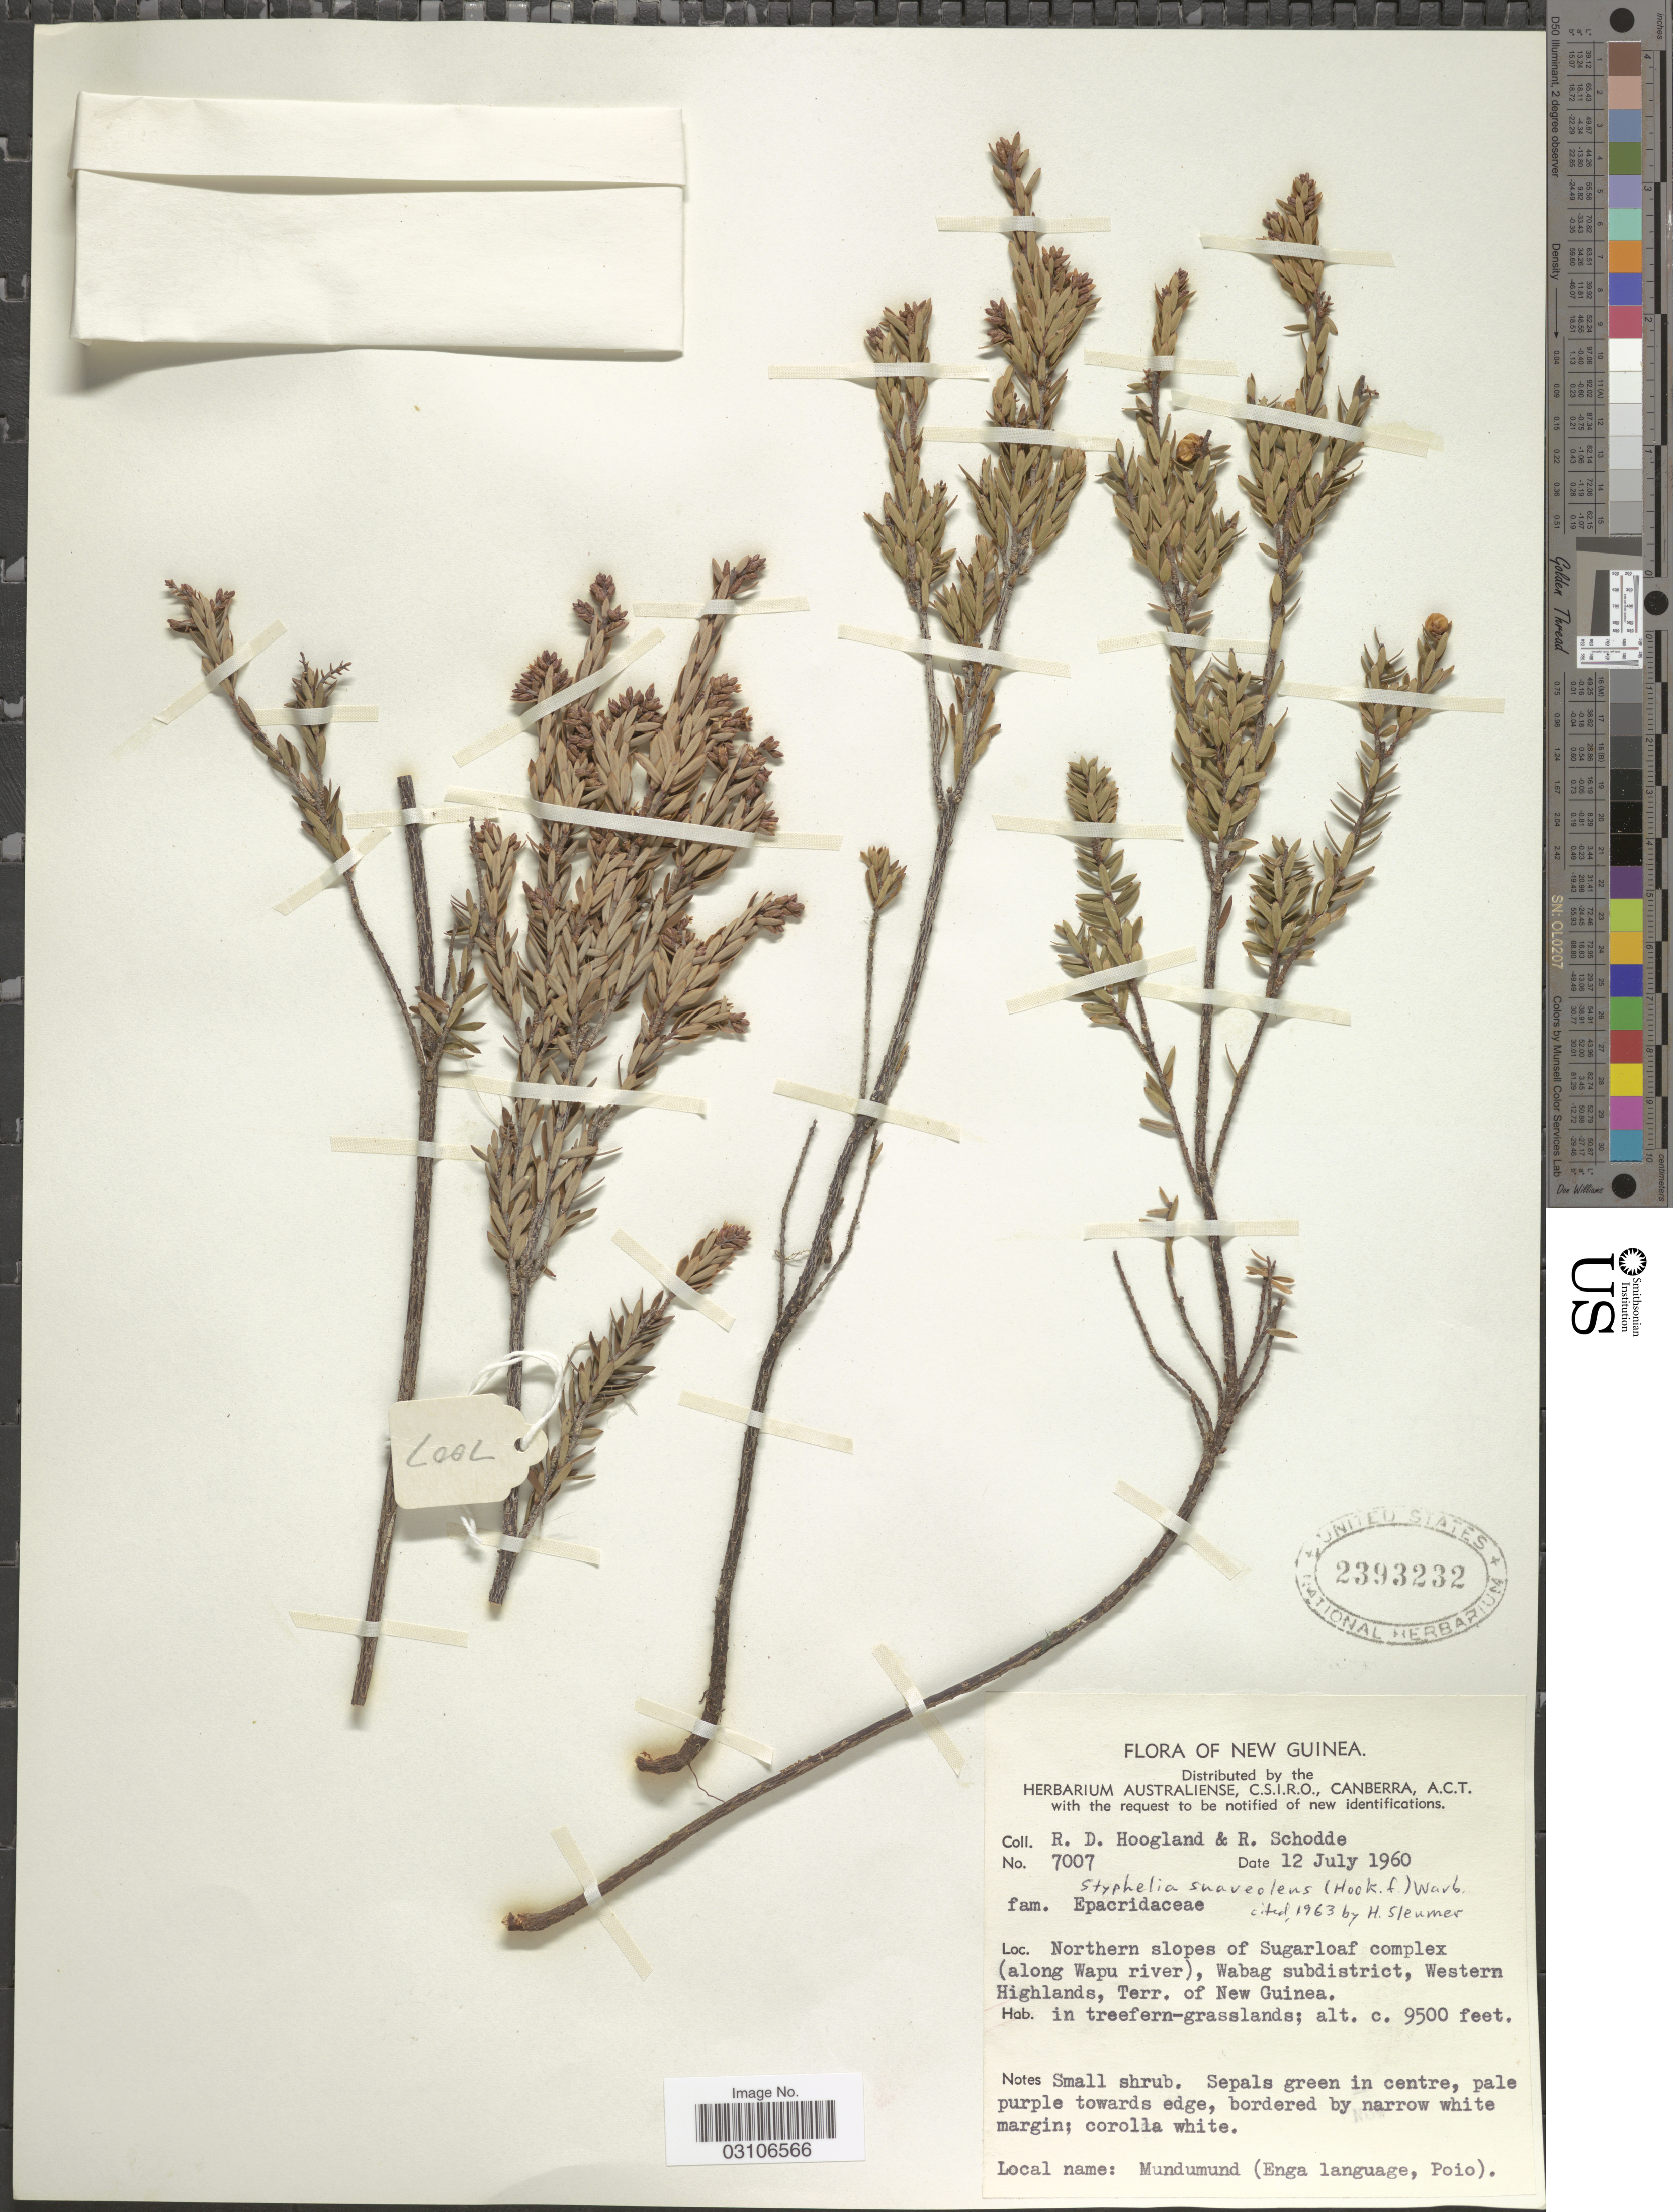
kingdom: Plantae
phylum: Tracheophyta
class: Magnoliopsida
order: Ericales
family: Ericaceae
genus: Styphelia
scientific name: Styphelia suaveolens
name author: (Hook. f.) Warb. ex P. Sarasin & Sarasin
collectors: R. D. Hoogland & R. Schodde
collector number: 7007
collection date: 1960-07-12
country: Papua New Guinea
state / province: Western Highlands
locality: New Guinea. Northern slopes of Sugarloaf complex (along Wapu river), Wabag subdistrict, Western Highlands, Terr. of New Guinea.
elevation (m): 2896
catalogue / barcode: US 2393232